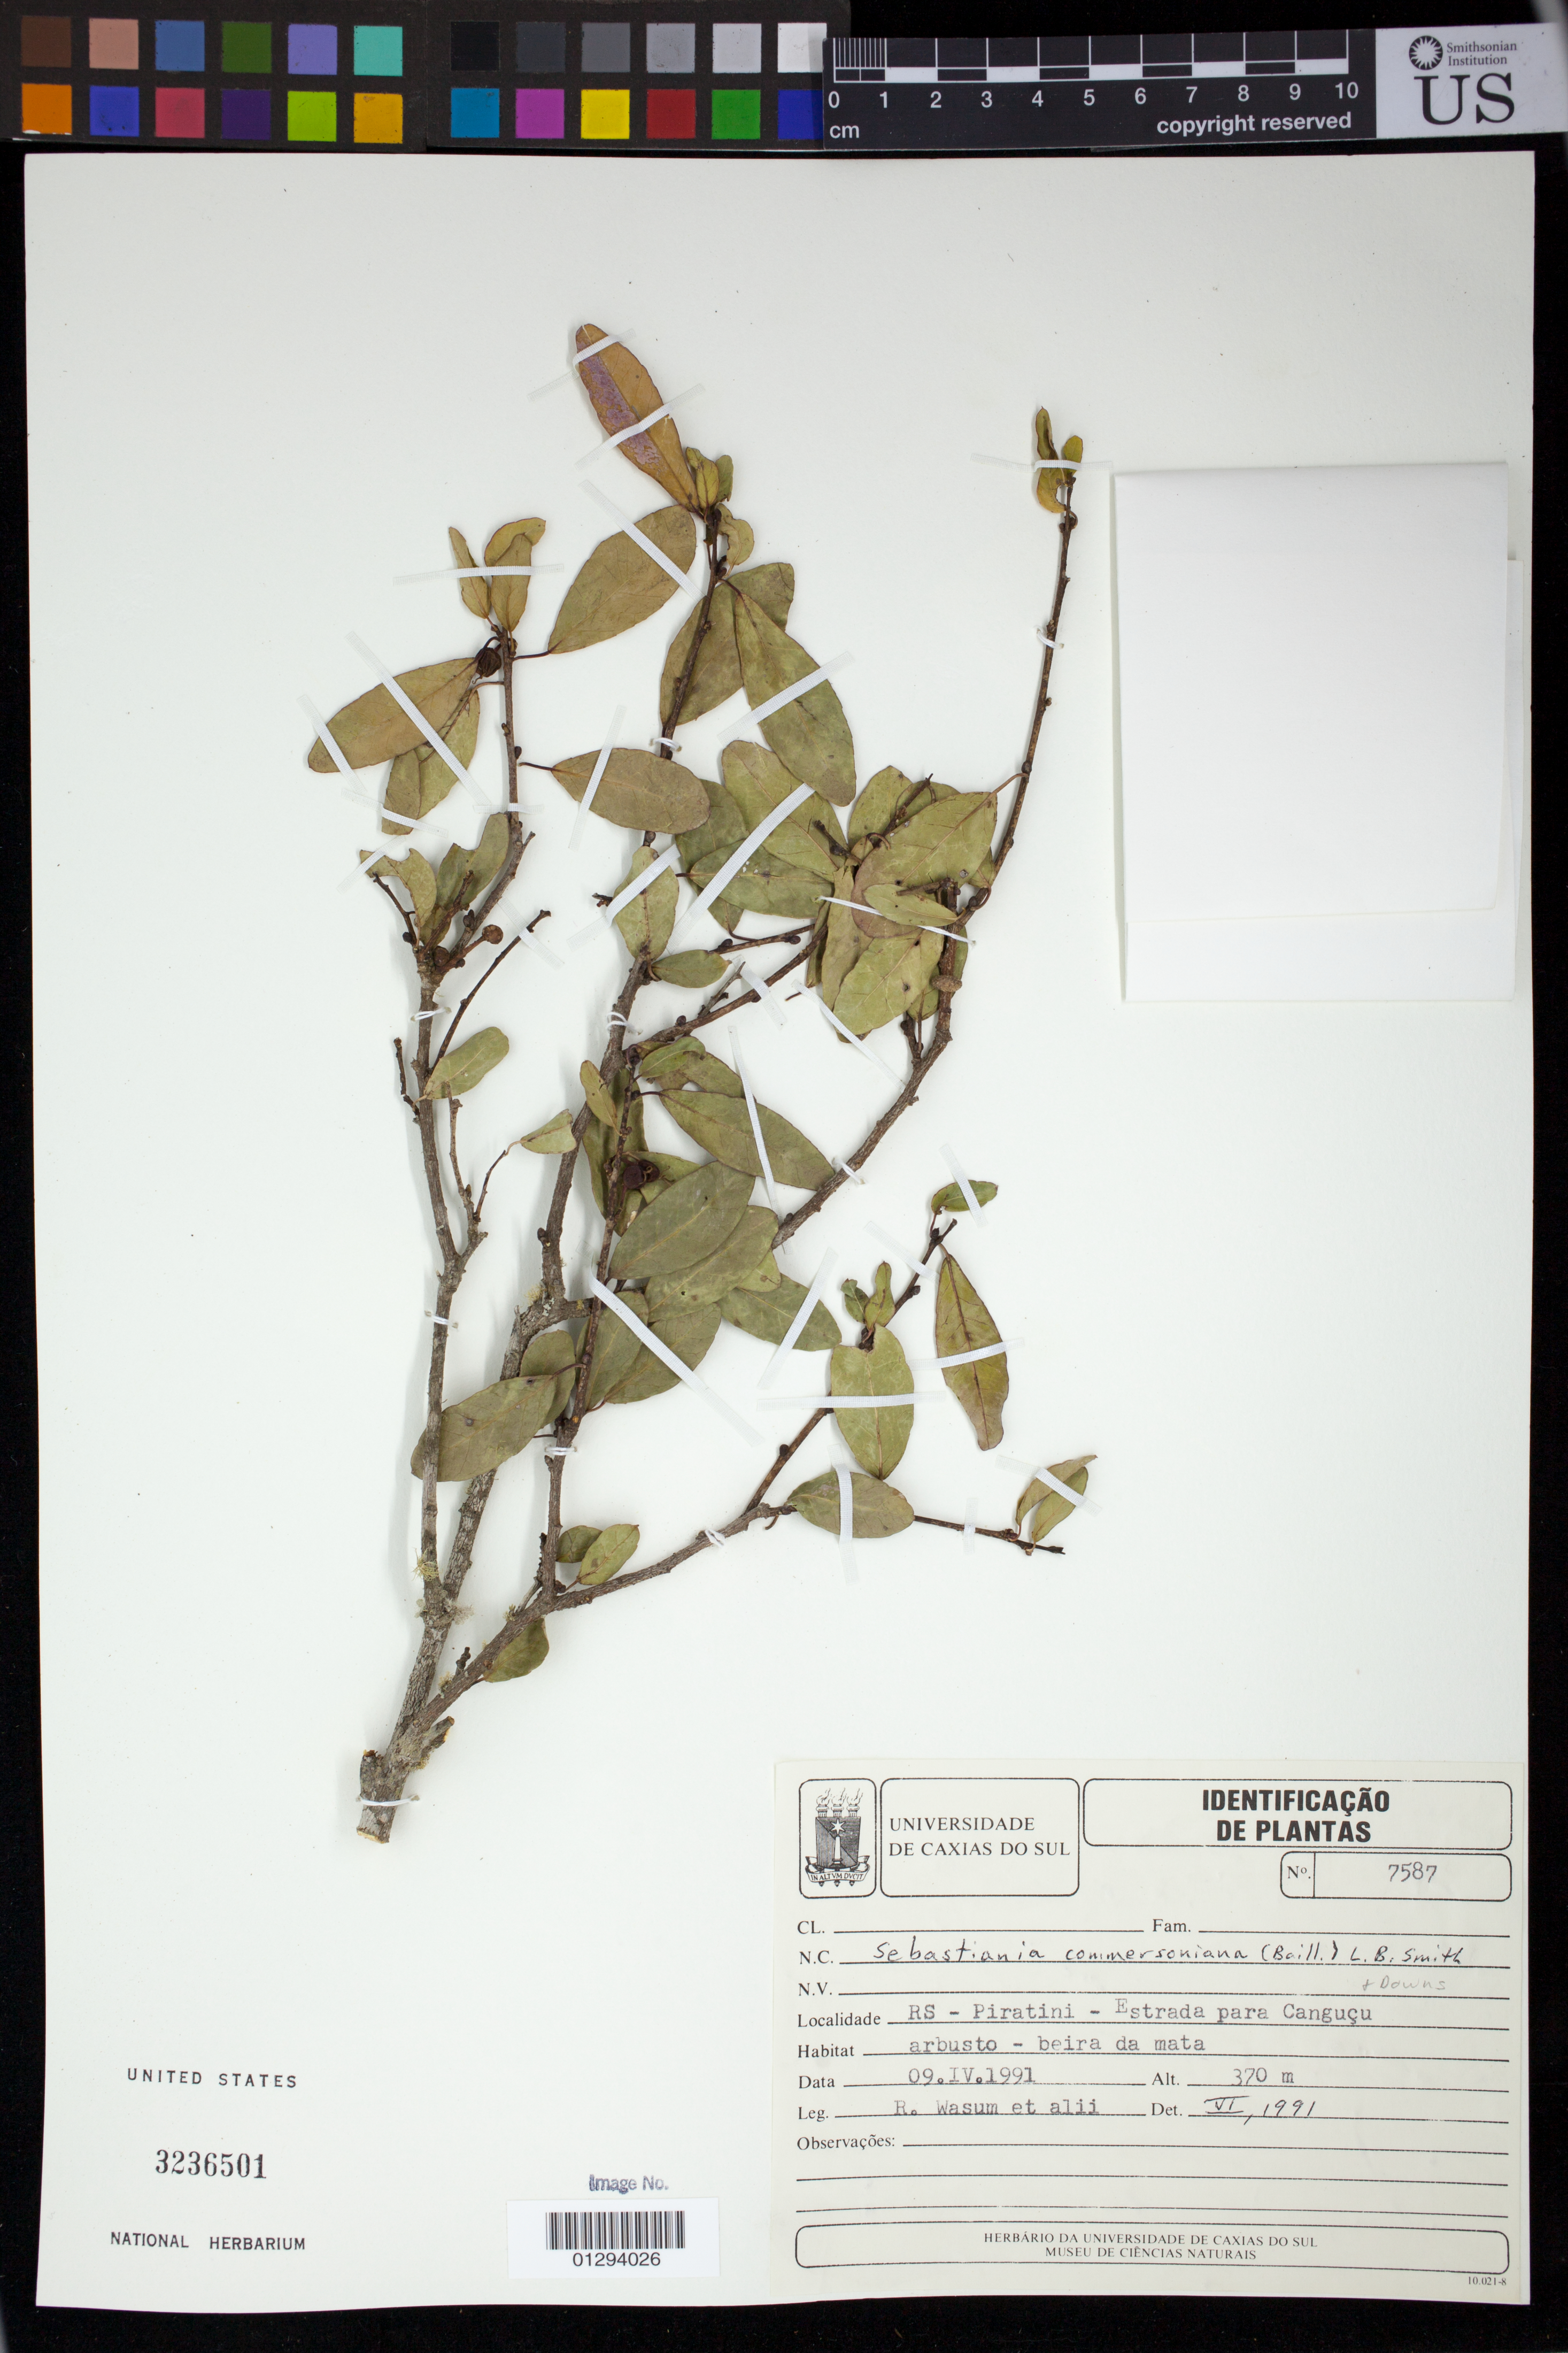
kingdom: Plantae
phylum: Tracheophyta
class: Magnoliopsida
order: Malpighiales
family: Euphorbiaceae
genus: Sebastiania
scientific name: Sebastiania commersoniana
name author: (Baill.) L.B. Sm. & Downs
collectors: R. Wasum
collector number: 7587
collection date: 1991-04-09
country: Brazil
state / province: Rio Grande do Sul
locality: RS - Piratini - Estrada para Cangucu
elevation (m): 370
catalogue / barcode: US 3236501